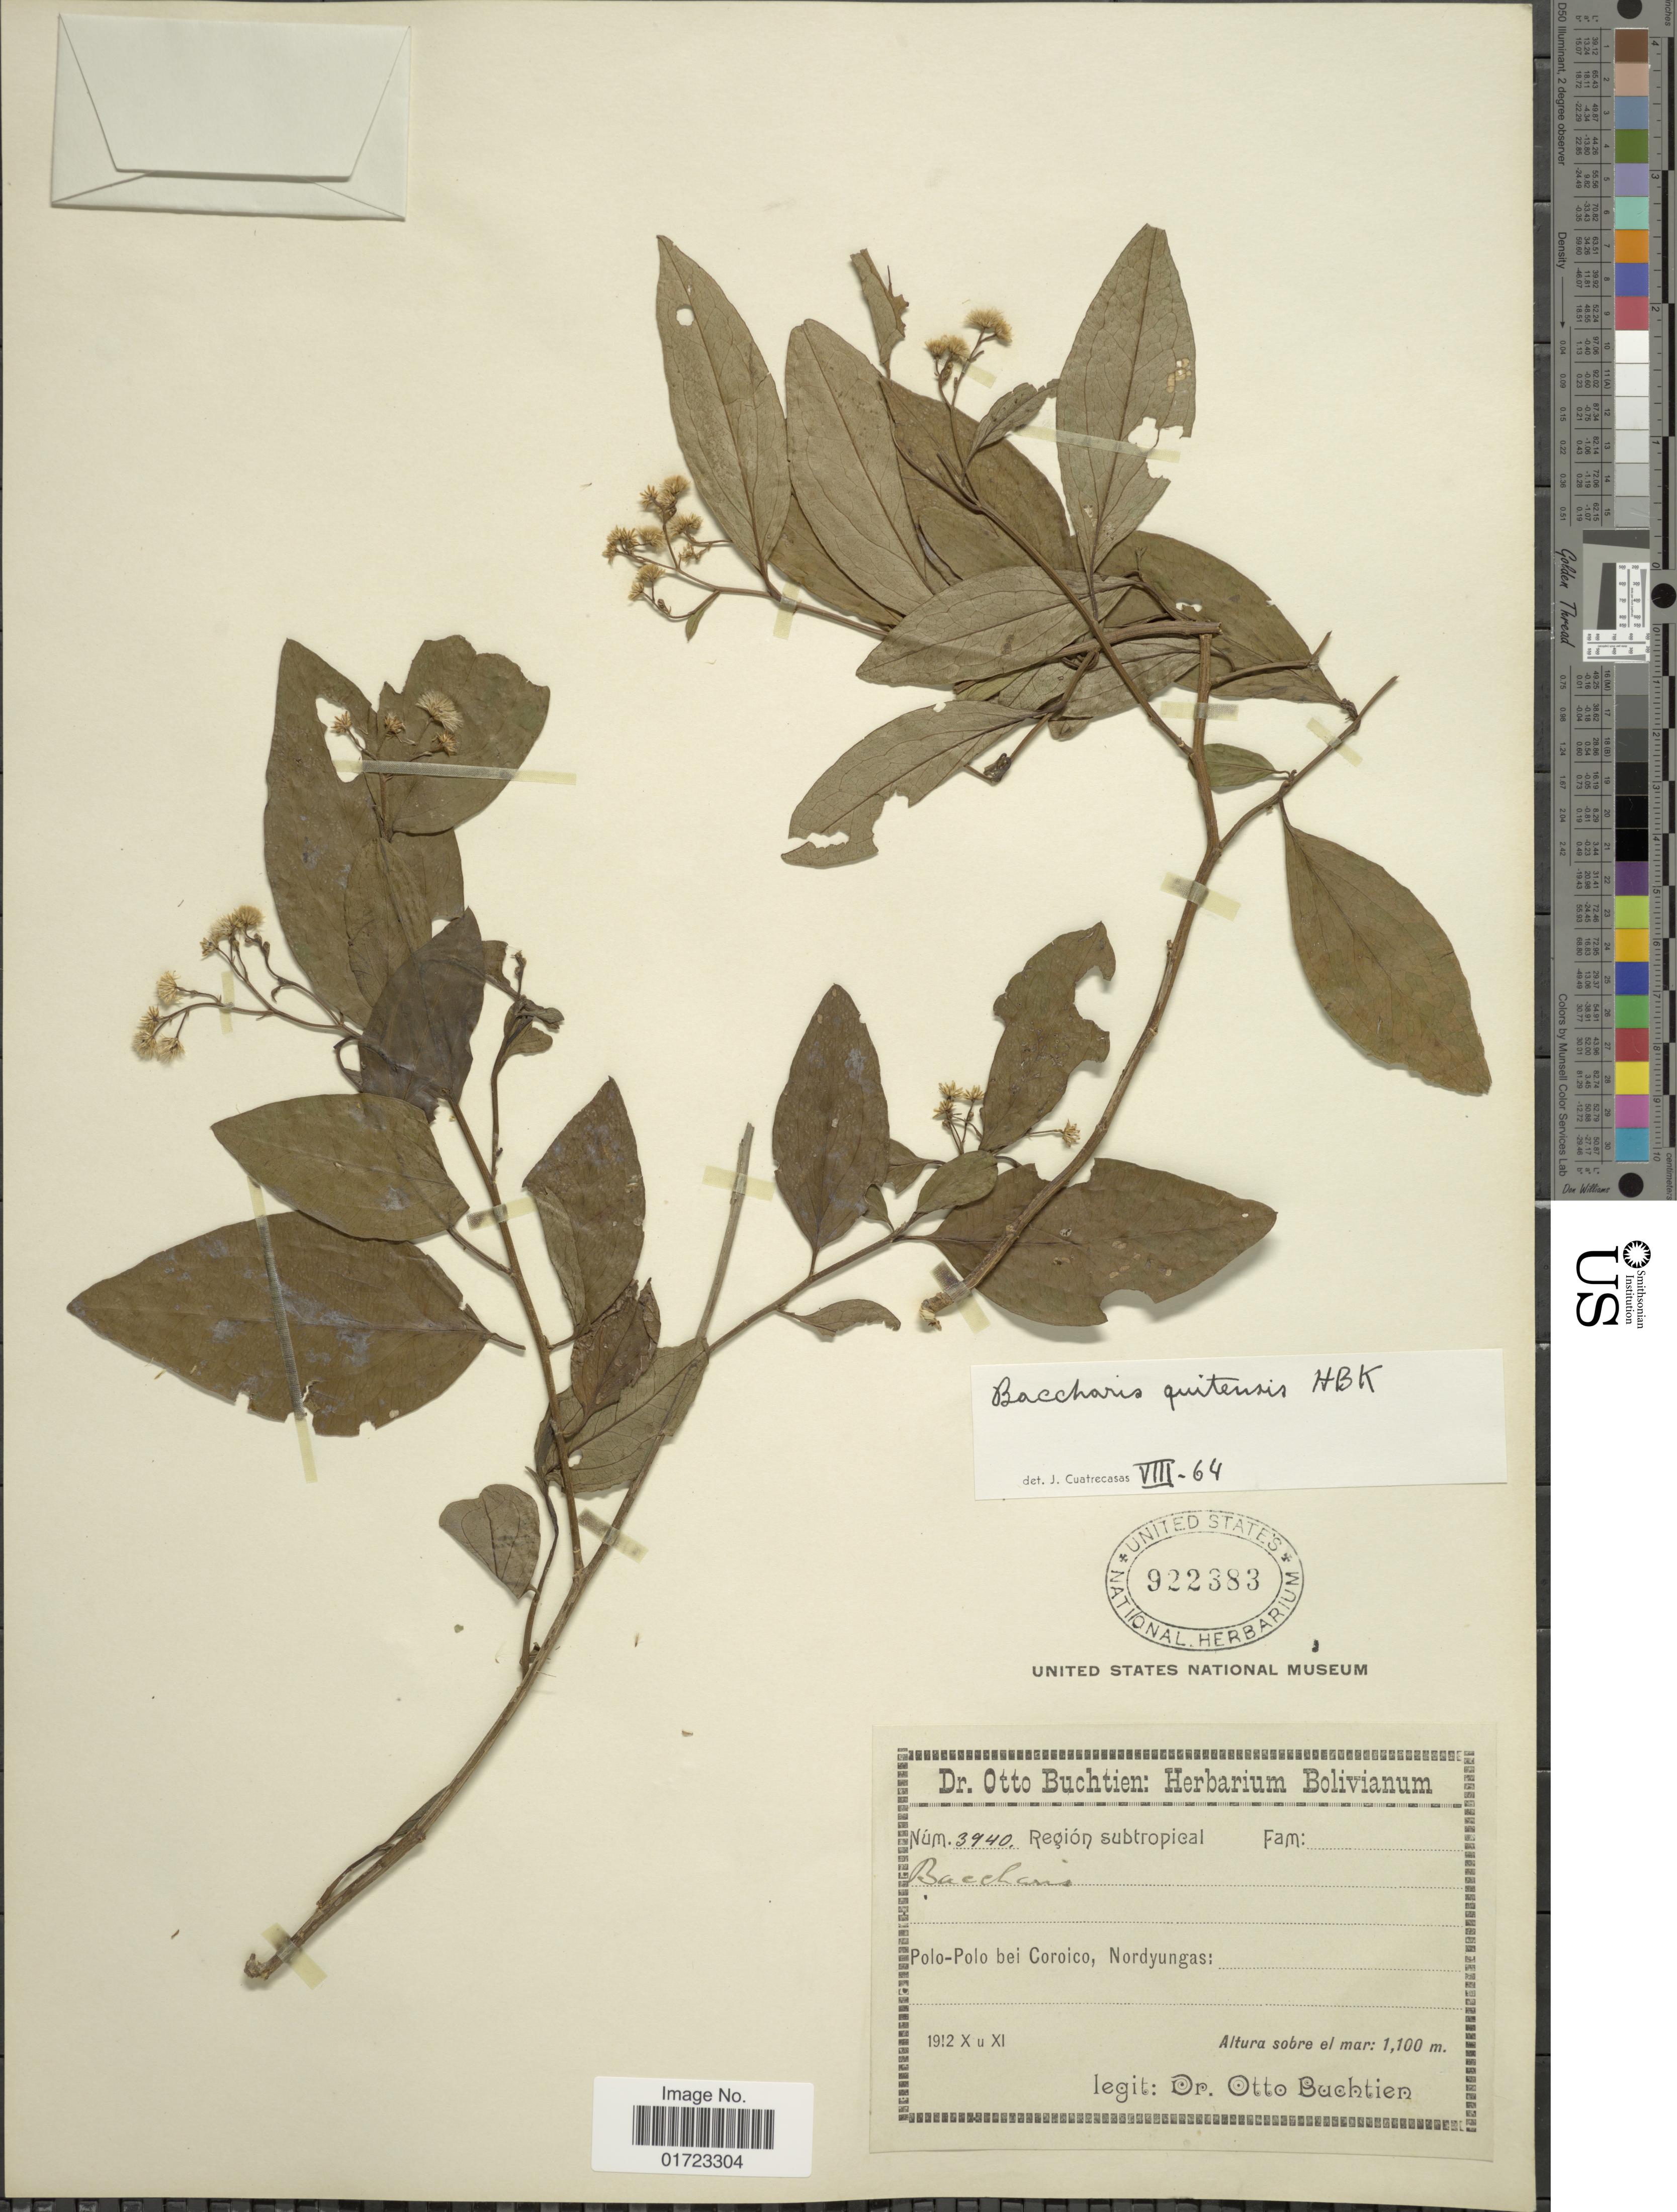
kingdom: Plantae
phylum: Tracheophyta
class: Magnoliopsida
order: Asterales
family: Asteraceae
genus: Baccharis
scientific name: Baccharis quitensis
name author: Kunth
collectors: O. Buchtien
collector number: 3940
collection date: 1912-10/1912-11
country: Bolivia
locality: Polo-Polo bei Coroico, Nordyungas.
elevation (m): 1100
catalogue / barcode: US 922383